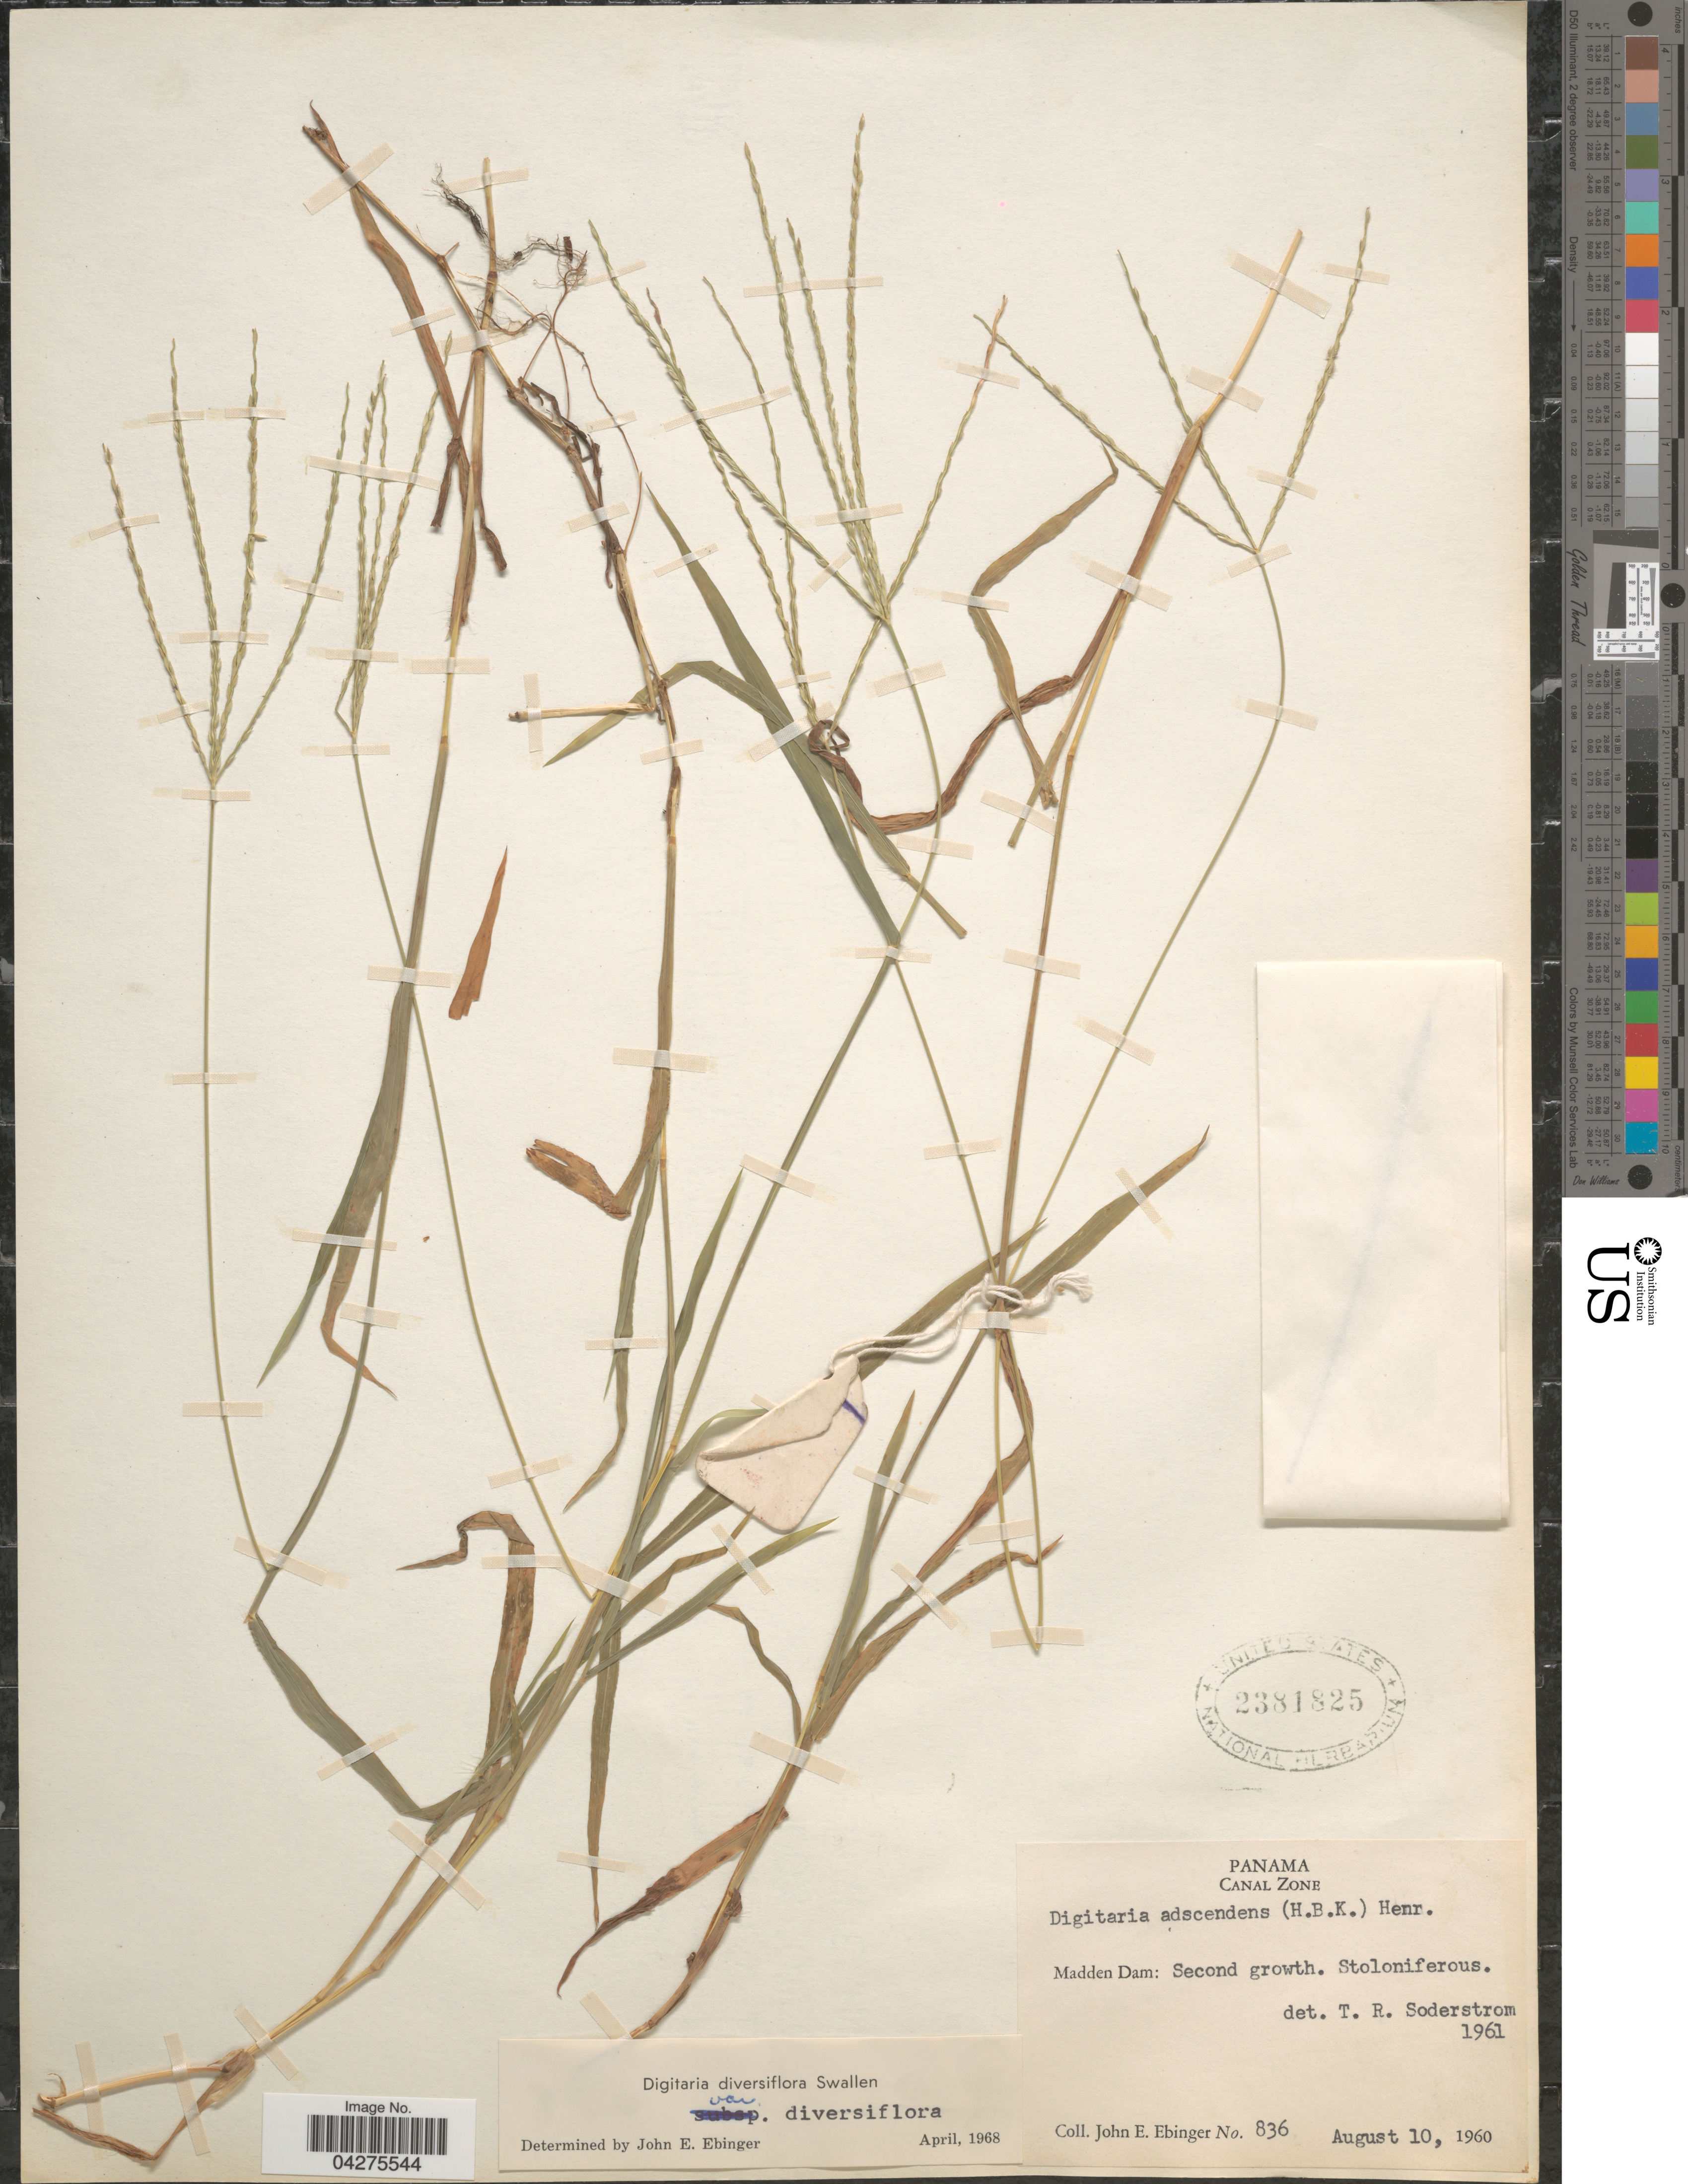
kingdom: Plantae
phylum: Tracheophyta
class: Liliopsida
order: Poales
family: Poaceae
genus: Digitaria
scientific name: Digitaria bicornis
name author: (Lam.) Roem. & Schult.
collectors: J. Ebinger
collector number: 836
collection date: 1960-08-10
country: Panama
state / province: Colón / Panamá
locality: Canal Zone. Madden Dam: Second growth. Stoloniferous.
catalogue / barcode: US 2381825